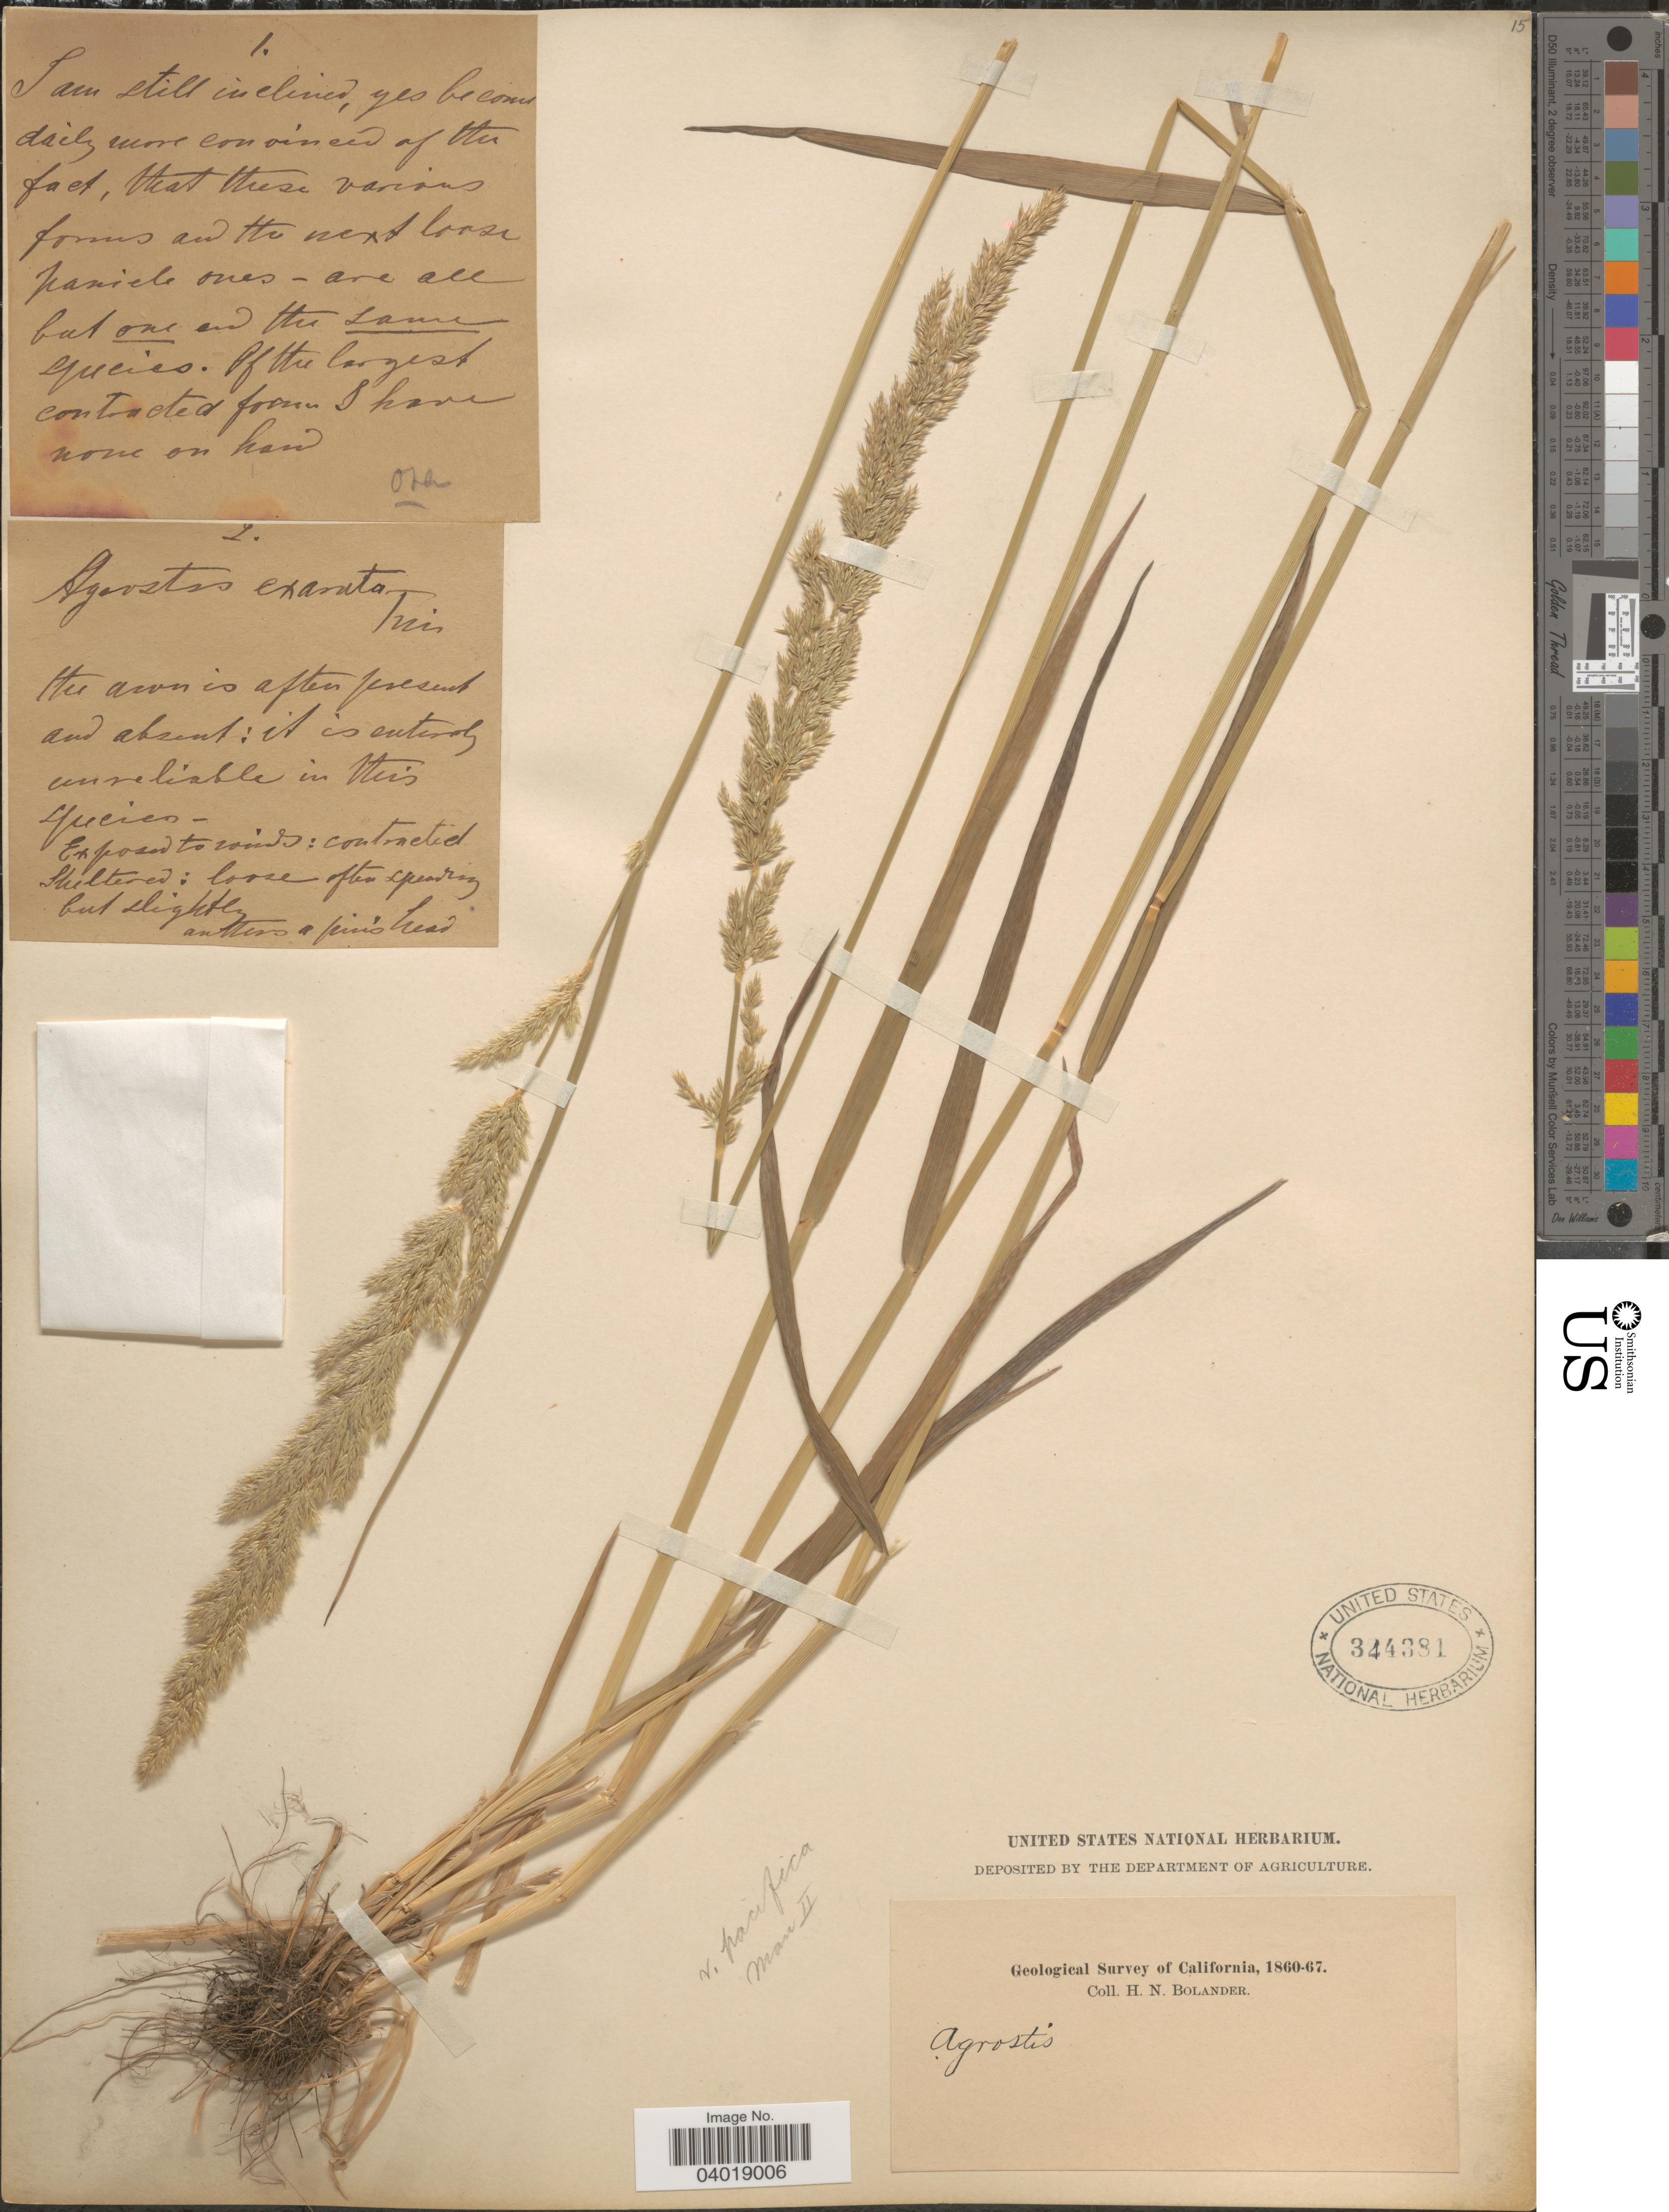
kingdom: Plantae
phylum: Tracheophyta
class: Liliopsida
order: Poales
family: Poaceae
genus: Agrostis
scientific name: Agrostis exarata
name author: Trin.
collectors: H. Bolander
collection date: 1860/1867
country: United States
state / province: California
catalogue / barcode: US 344381